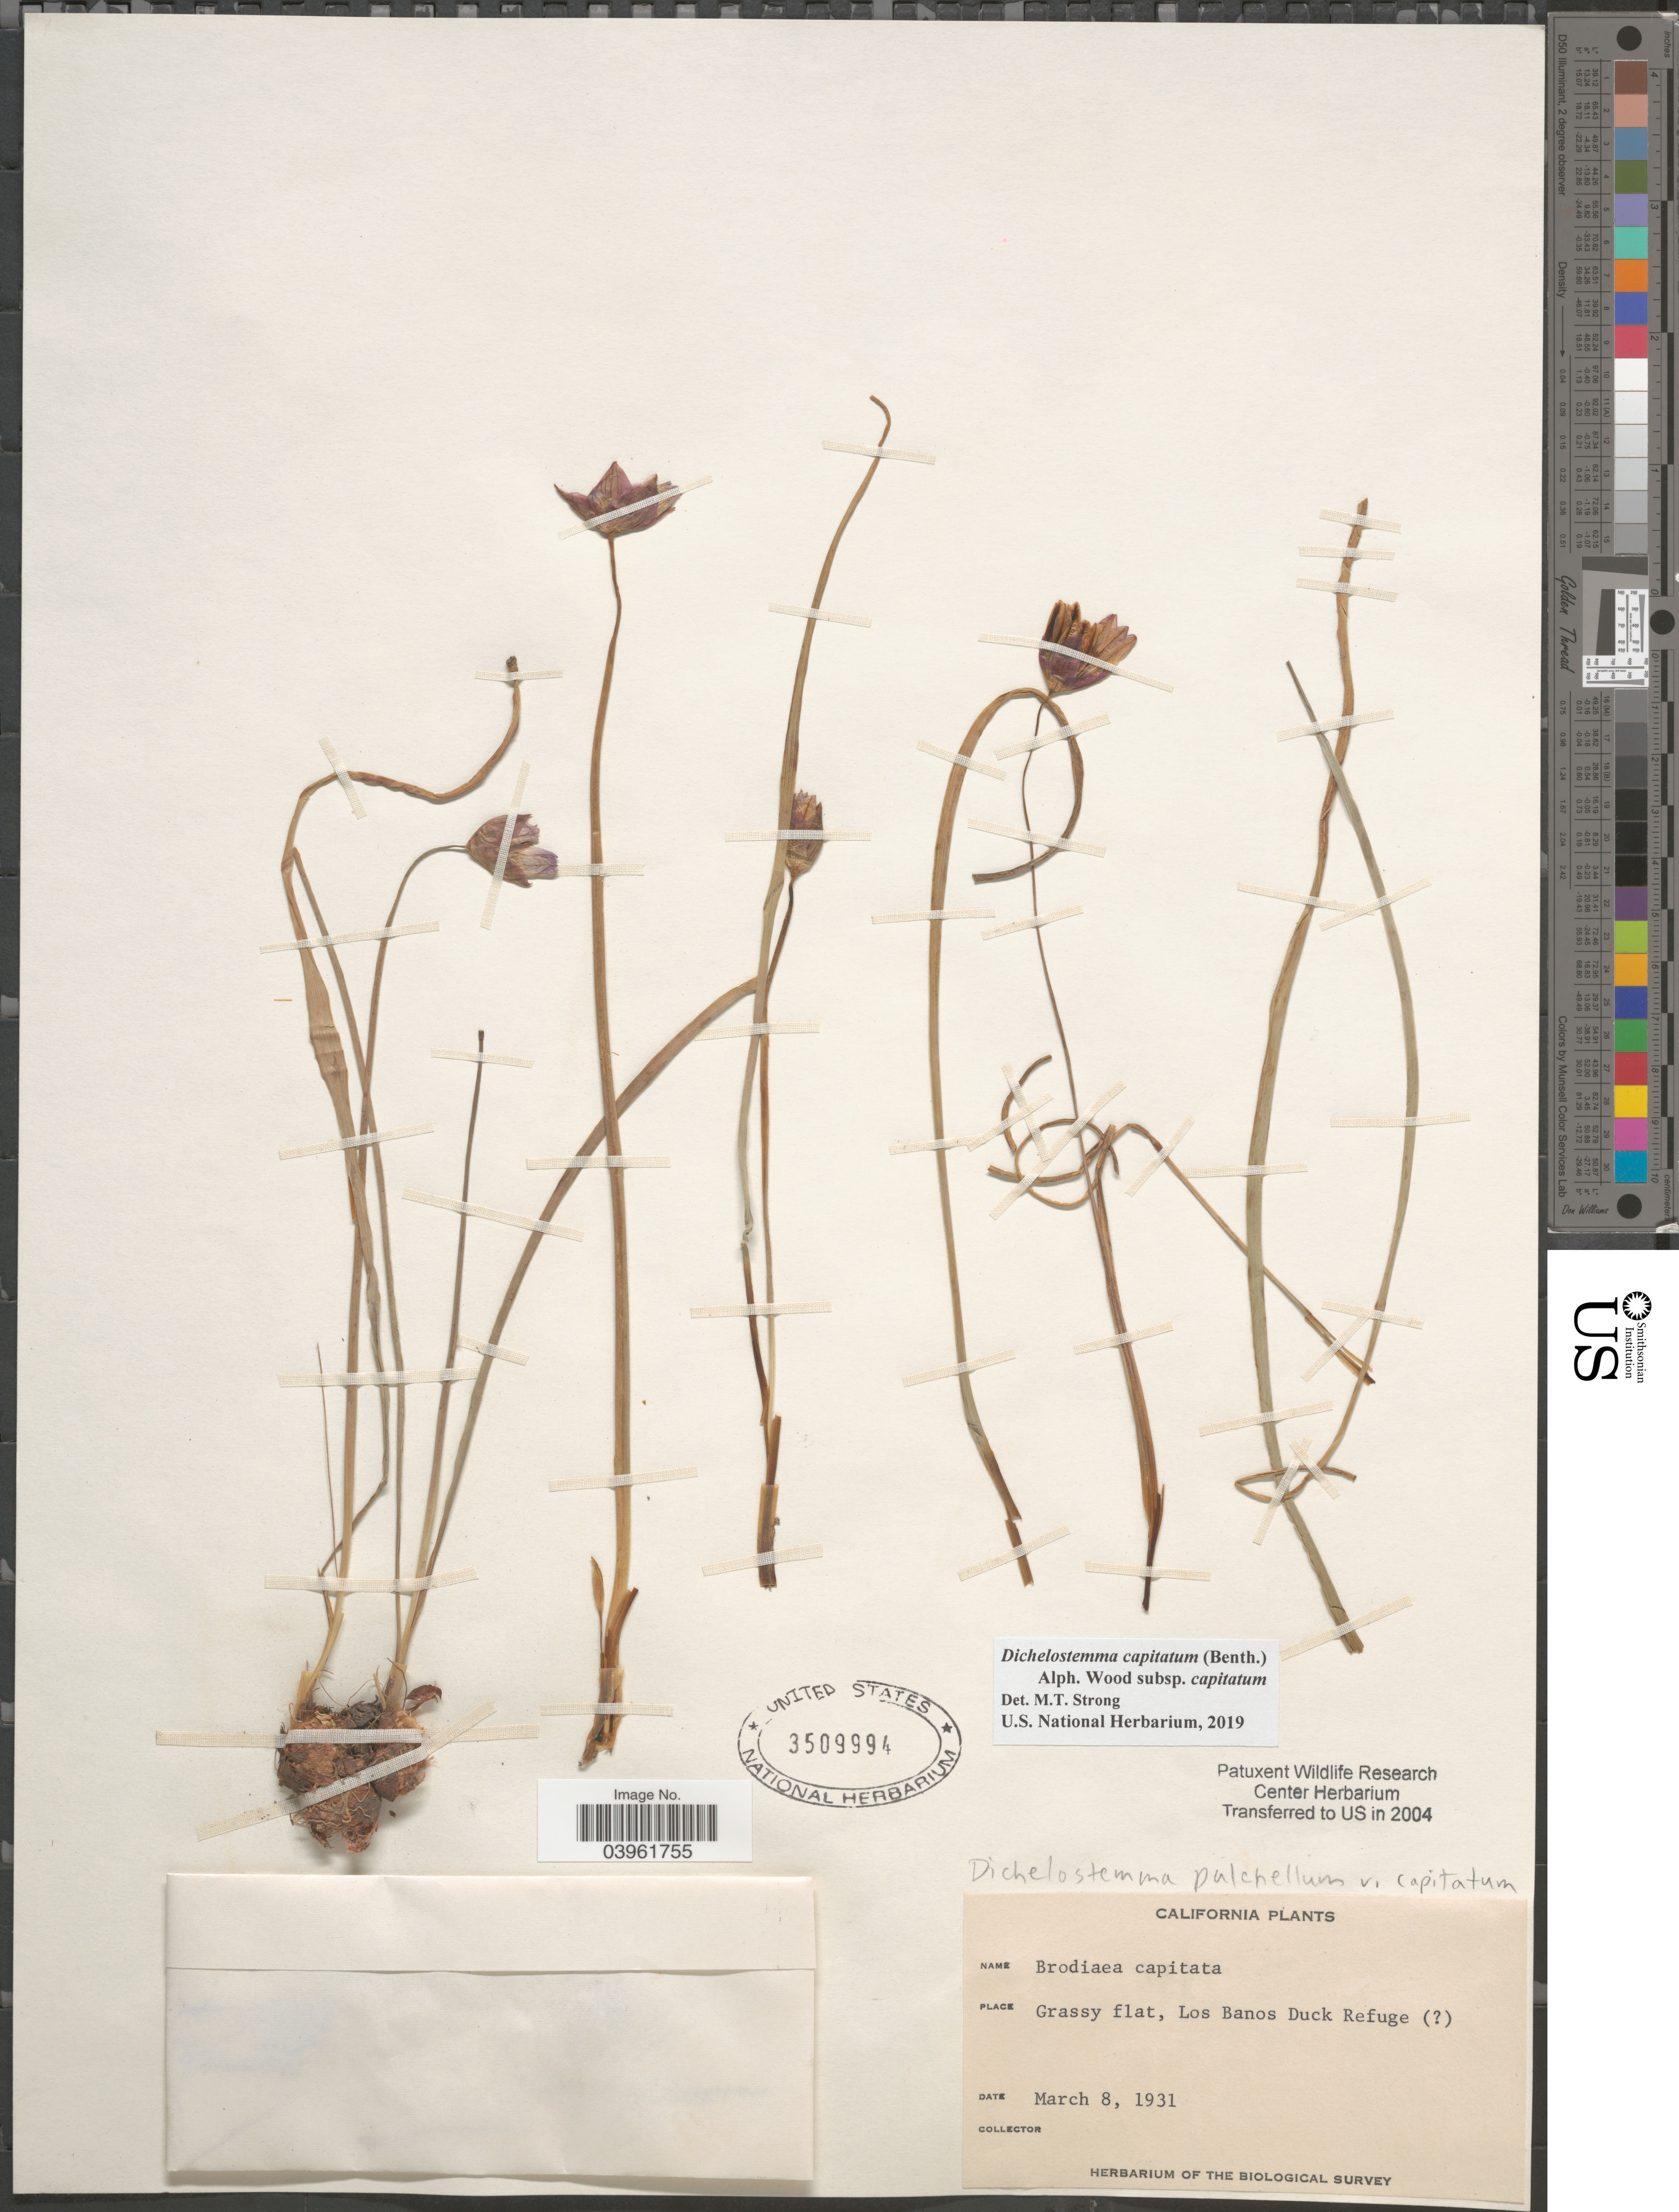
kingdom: Plantae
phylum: Tracheophyta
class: Liliopsida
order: Asparagales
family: Asparagaceae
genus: Dichelostemma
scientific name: Dichelostemma capitatum subsp. capitatum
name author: (Benth.) Alph. Wood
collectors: ex herb. of the Biological Survey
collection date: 1931-03-08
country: United States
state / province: California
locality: Grassy flat, Los Banos Duck Refuge.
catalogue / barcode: US 3509994